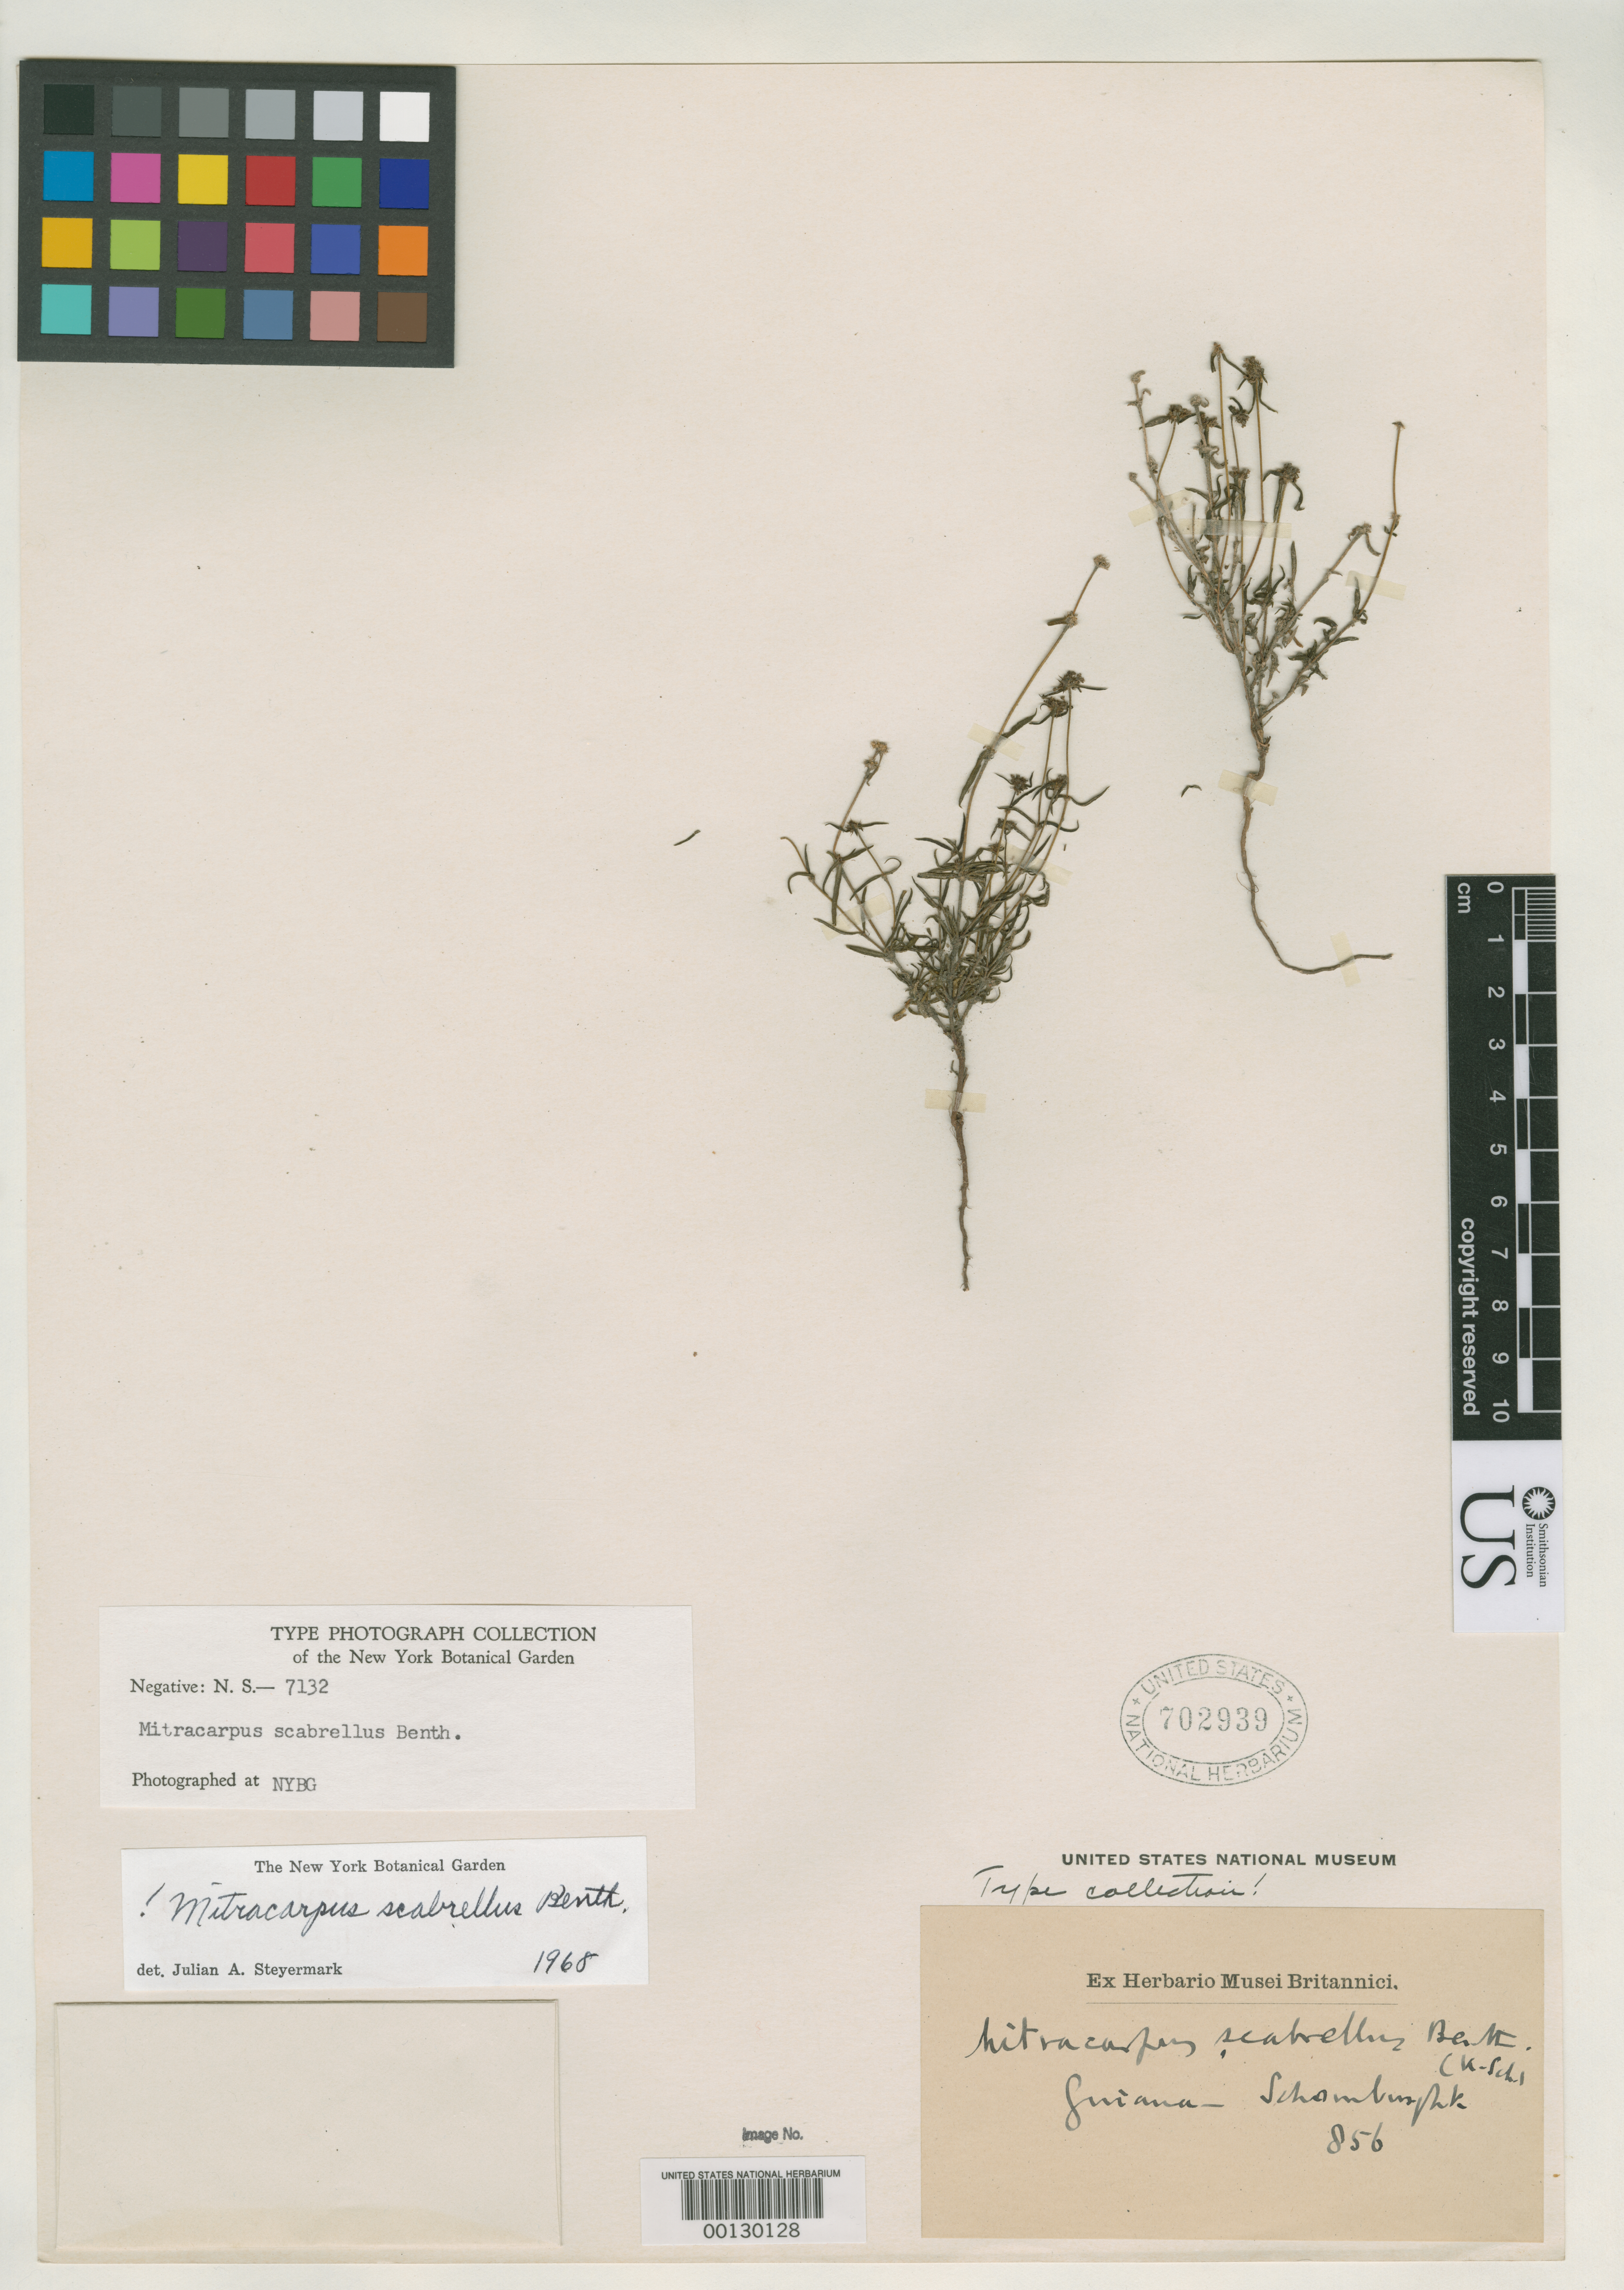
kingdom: Plantae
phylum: Tracheophyta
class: Magnoliopsida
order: Gentianales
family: Rubiaceae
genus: Mitracarpus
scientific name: Mitracarpus scabrellum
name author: Benth.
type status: Isotype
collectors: M. R. Schomburgk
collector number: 856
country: Guyana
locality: Rio Branco.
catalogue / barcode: US 702939